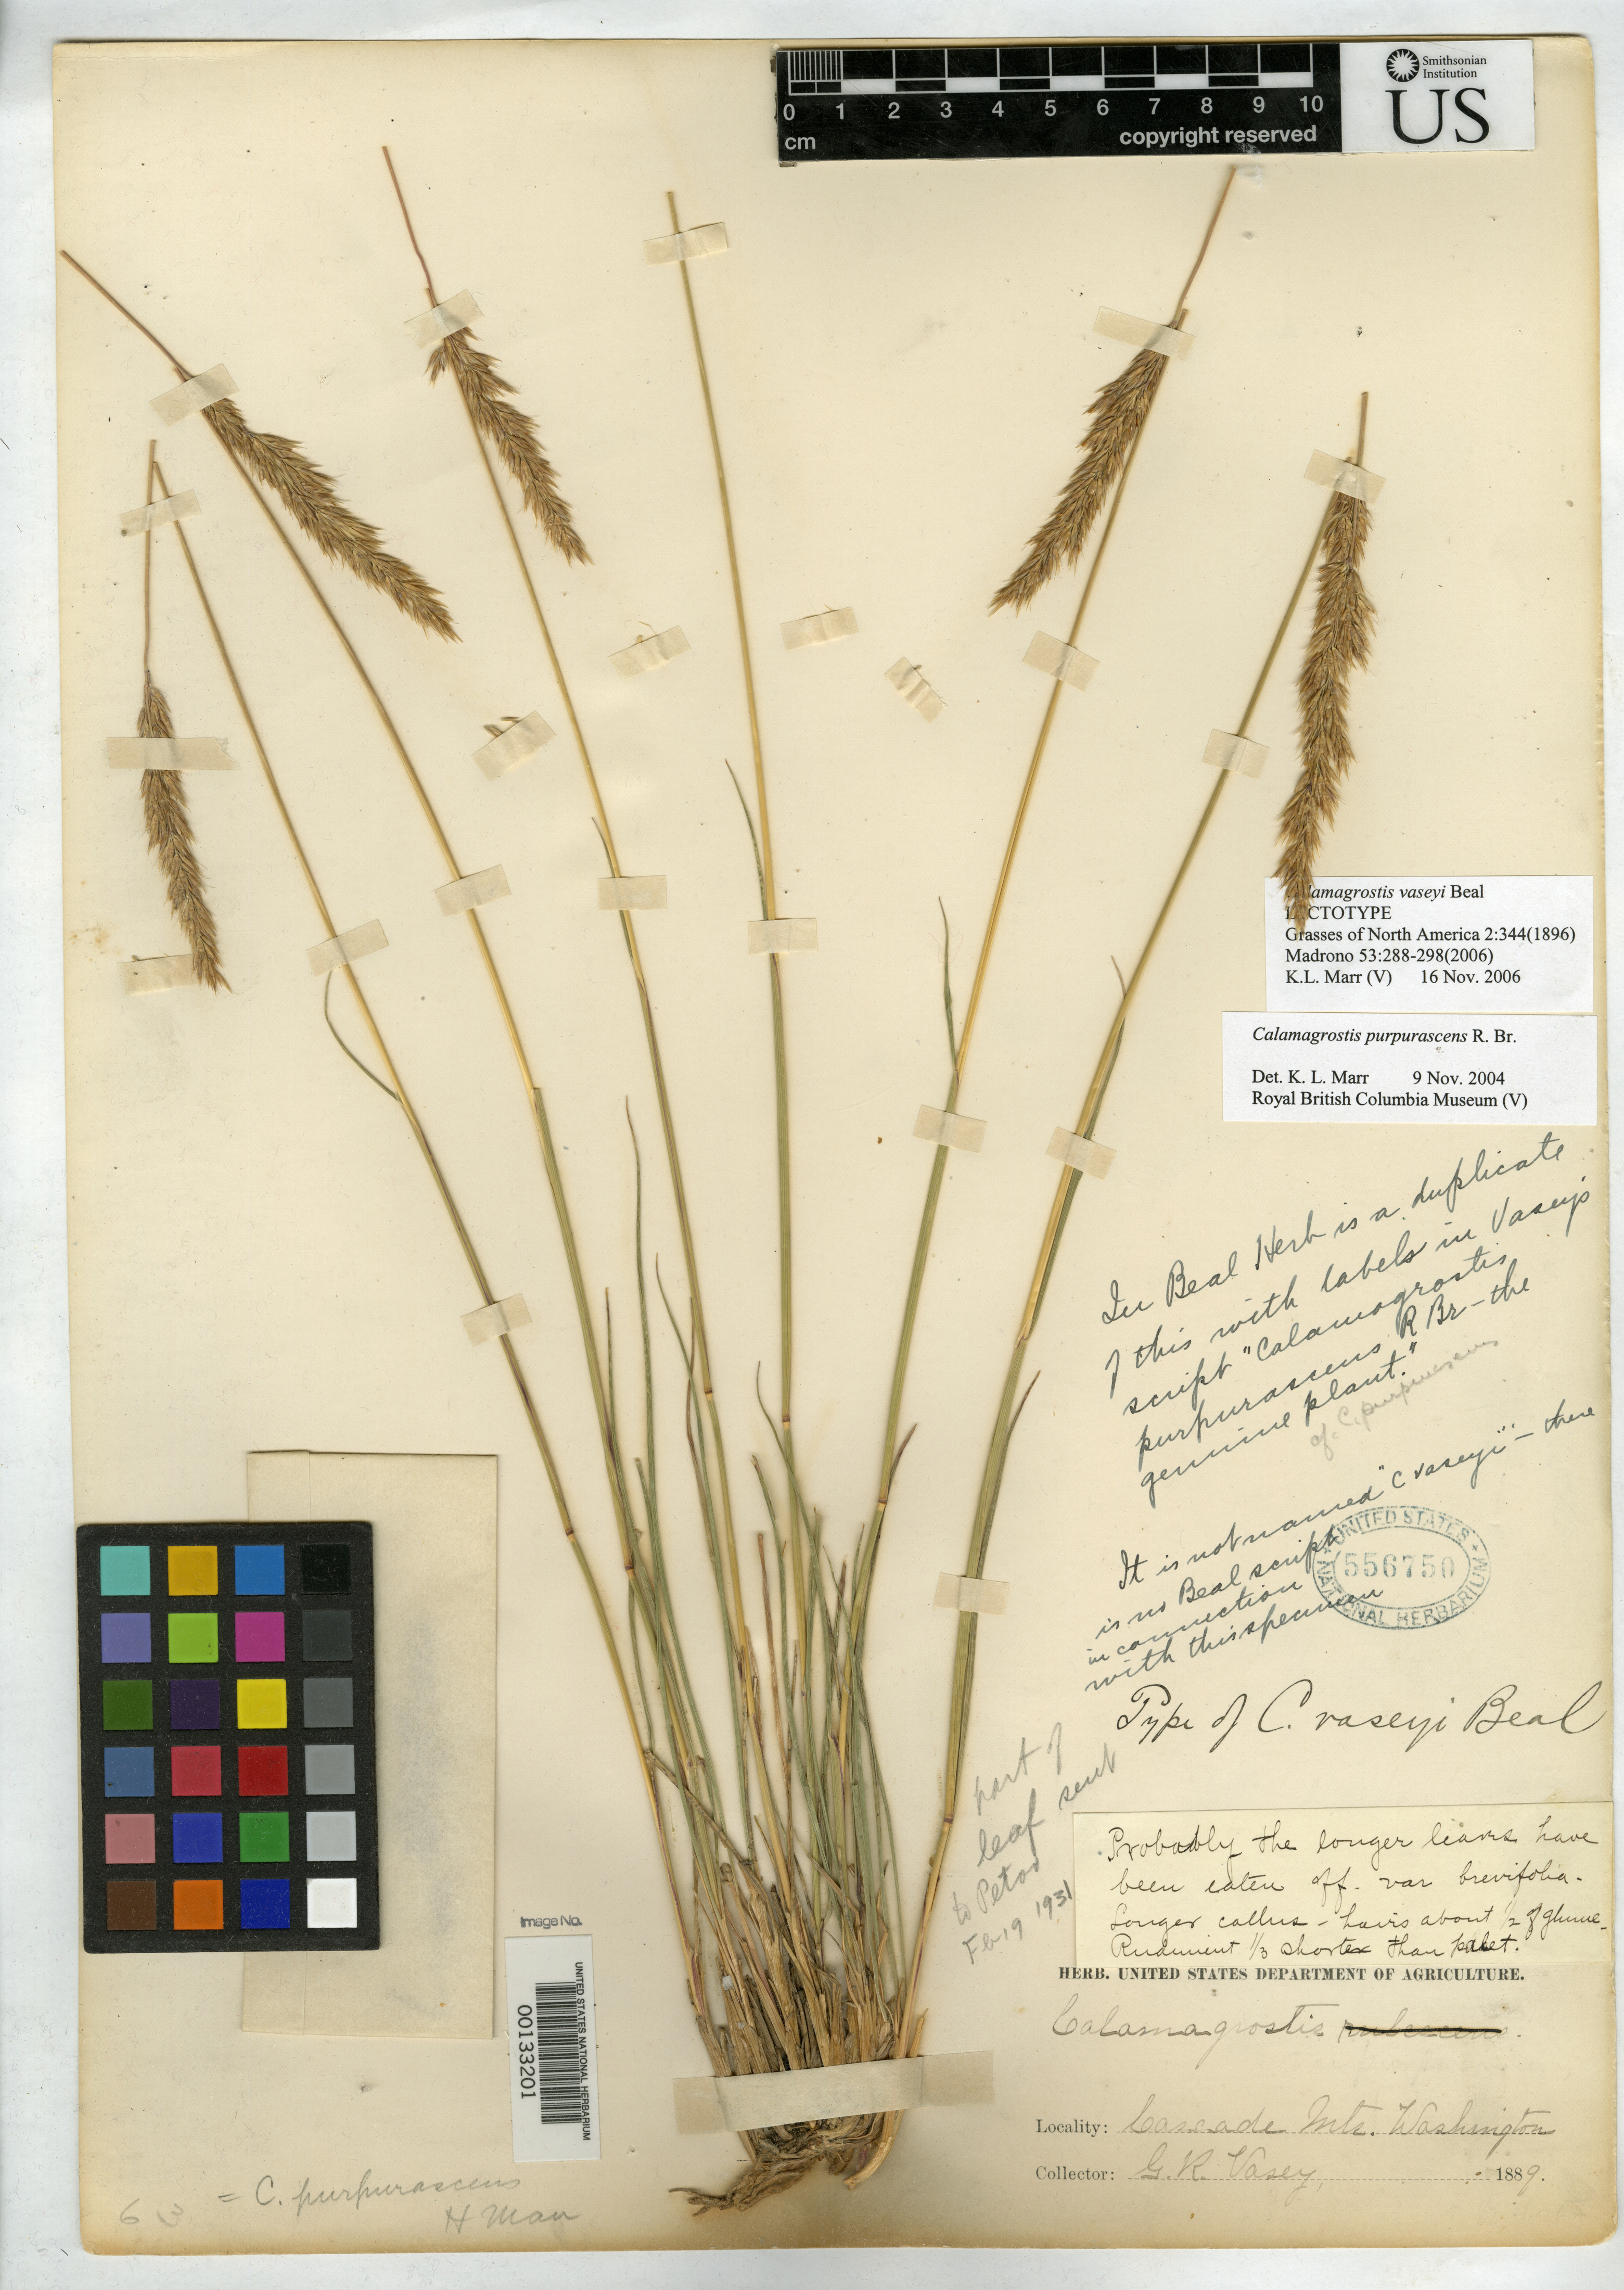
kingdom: Plantae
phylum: Tracheophyta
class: Liliopsida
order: Poales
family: Poaceae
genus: Calamagrostis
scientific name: Calamagrostis vaseyi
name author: W.J. Beal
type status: Lectotype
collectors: G. R. Vasey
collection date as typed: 1889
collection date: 1889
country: United States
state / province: Washington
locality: Cascade Mts.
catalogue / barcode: US 556750